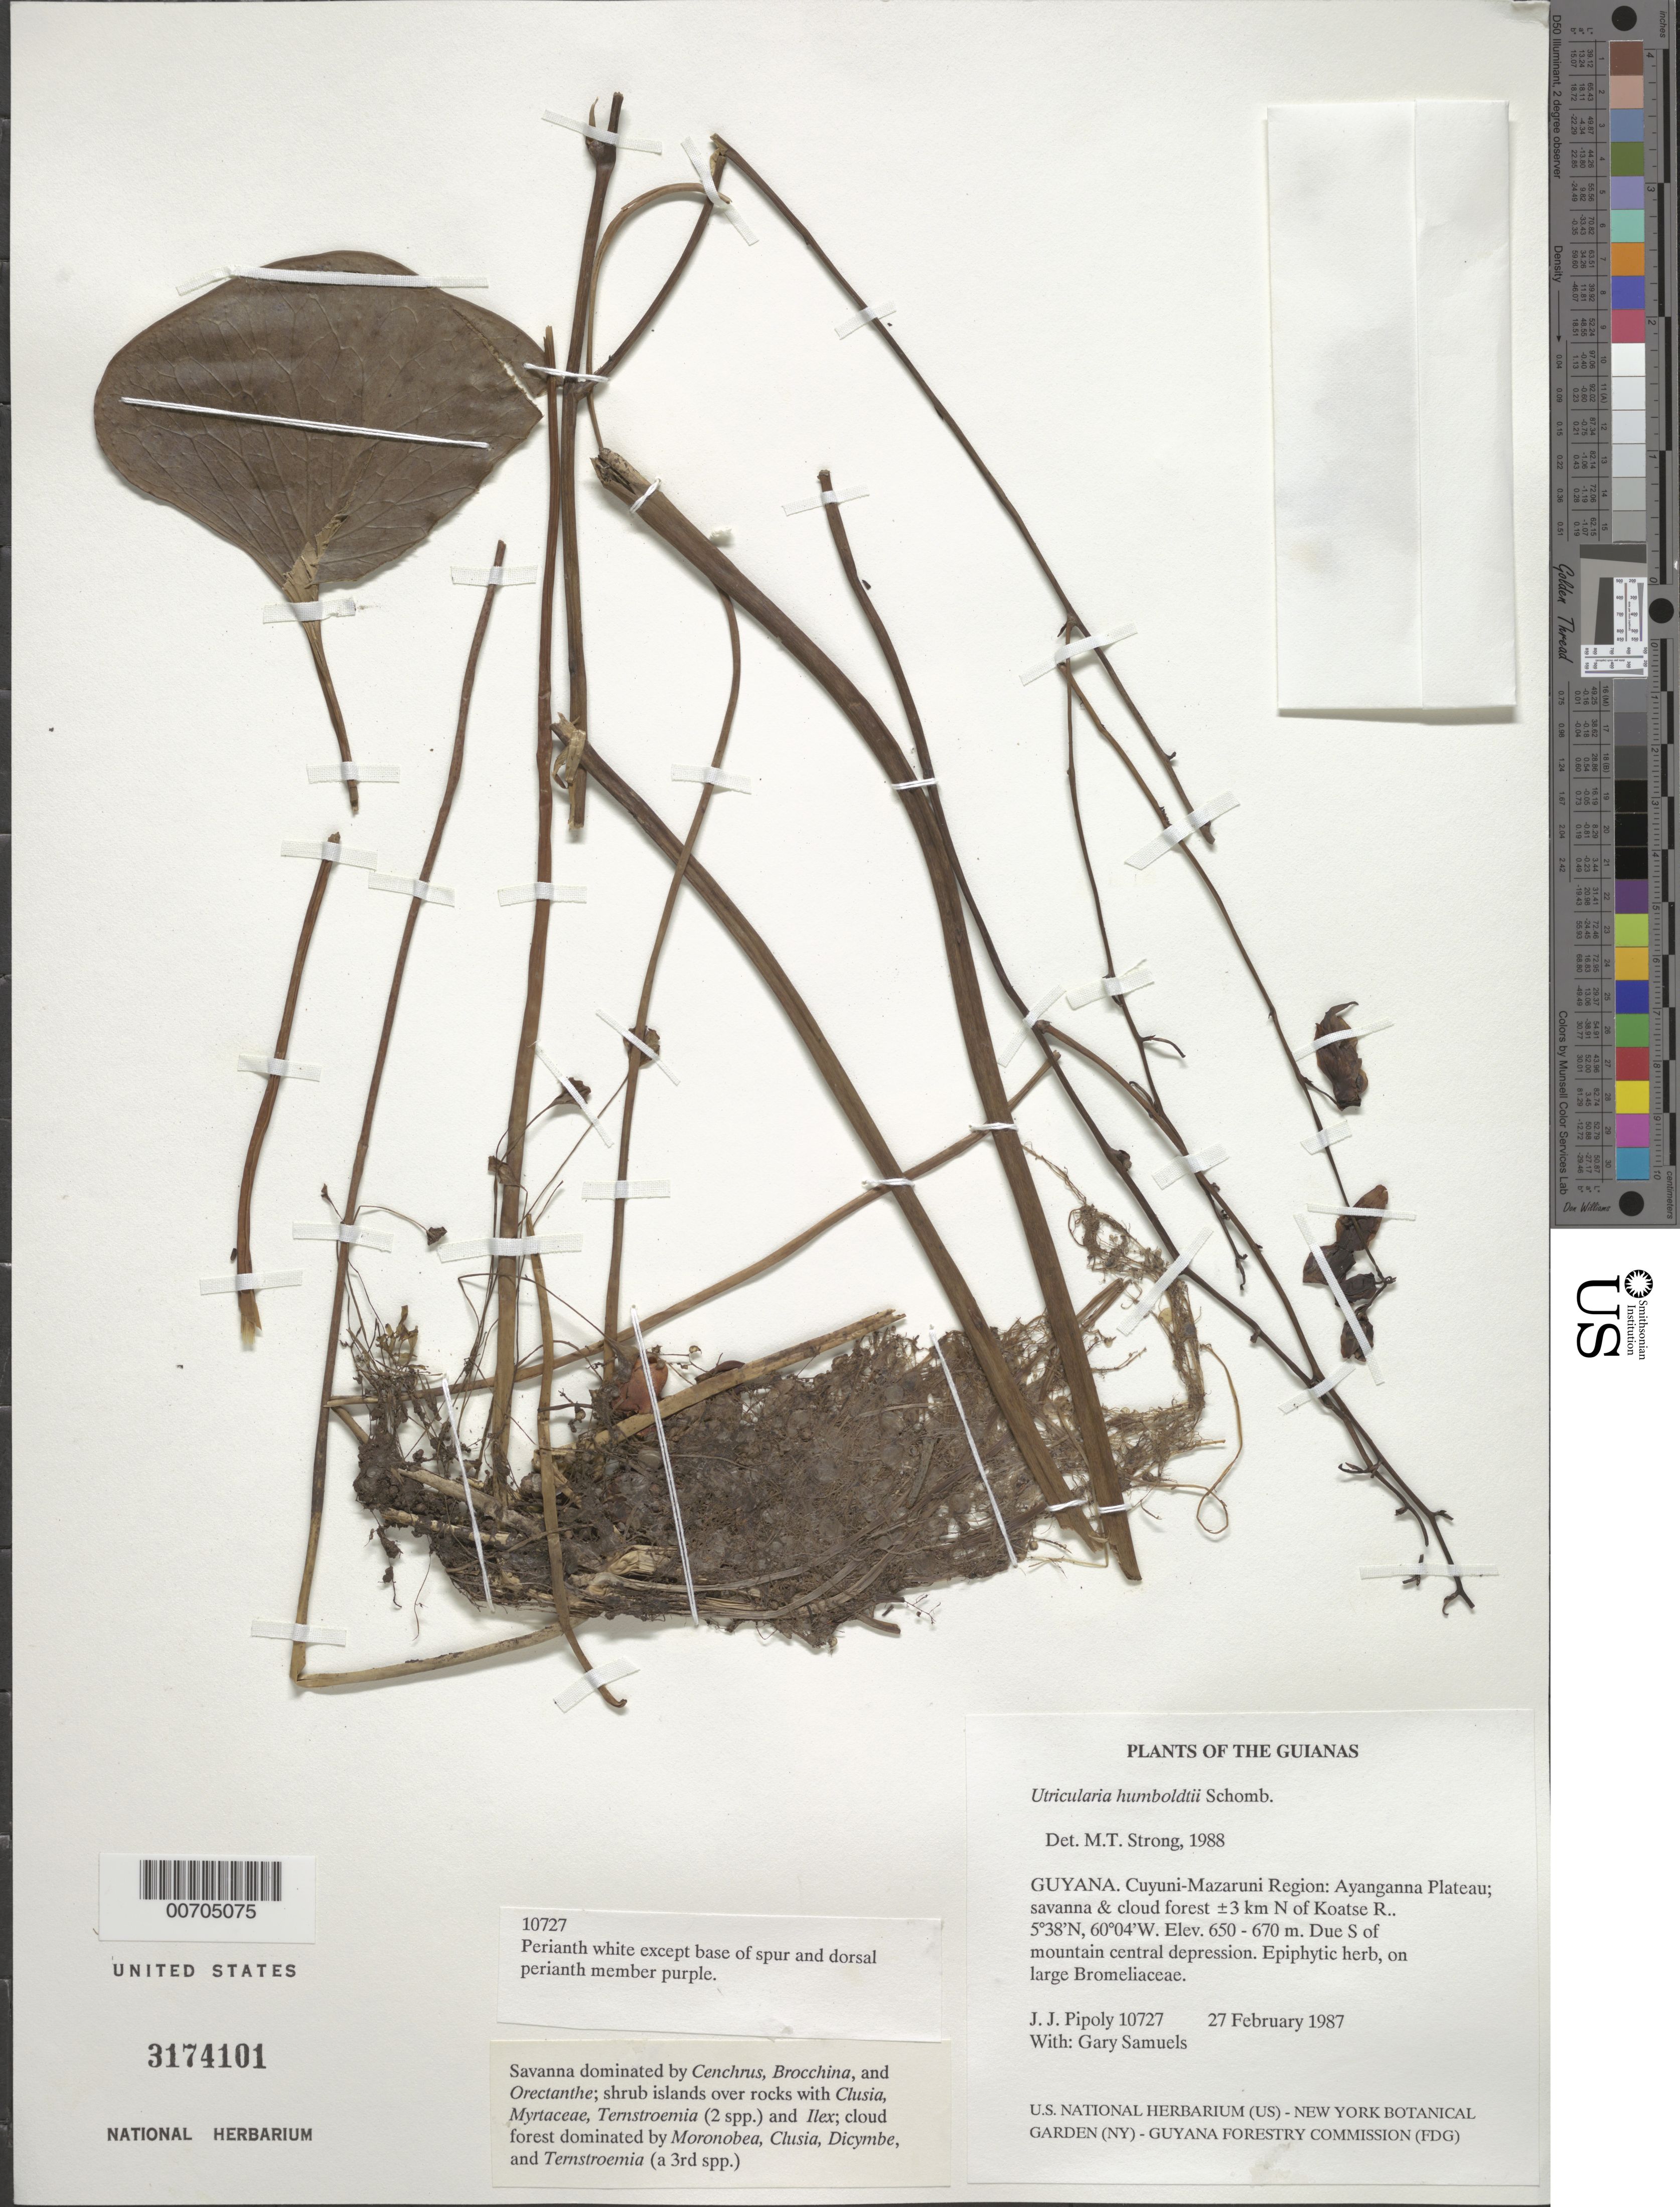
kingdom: Plantae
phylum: Tracheophyta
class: Magnoliopsida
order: Lamiales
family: Lentibulariaceae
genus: Utricularia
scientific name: Utricularia humboldtii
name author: R.H. Schomb.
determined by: Strong, M. T., (US), Smithsonian Institution - National Museum of Natural History (UNITED STATES)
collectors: J. J. Pipoly & G. Bacchus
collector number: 10727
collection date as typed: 27 February 1987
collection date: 1987-02-27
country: Guyana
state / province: Cuyuni-Mazaruni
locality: Ayanganna Plateau; ±3 km N of Koatse R, due S of mountain central depression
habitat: Savanna and cloud forest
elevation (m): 650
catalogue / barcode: US 3174101